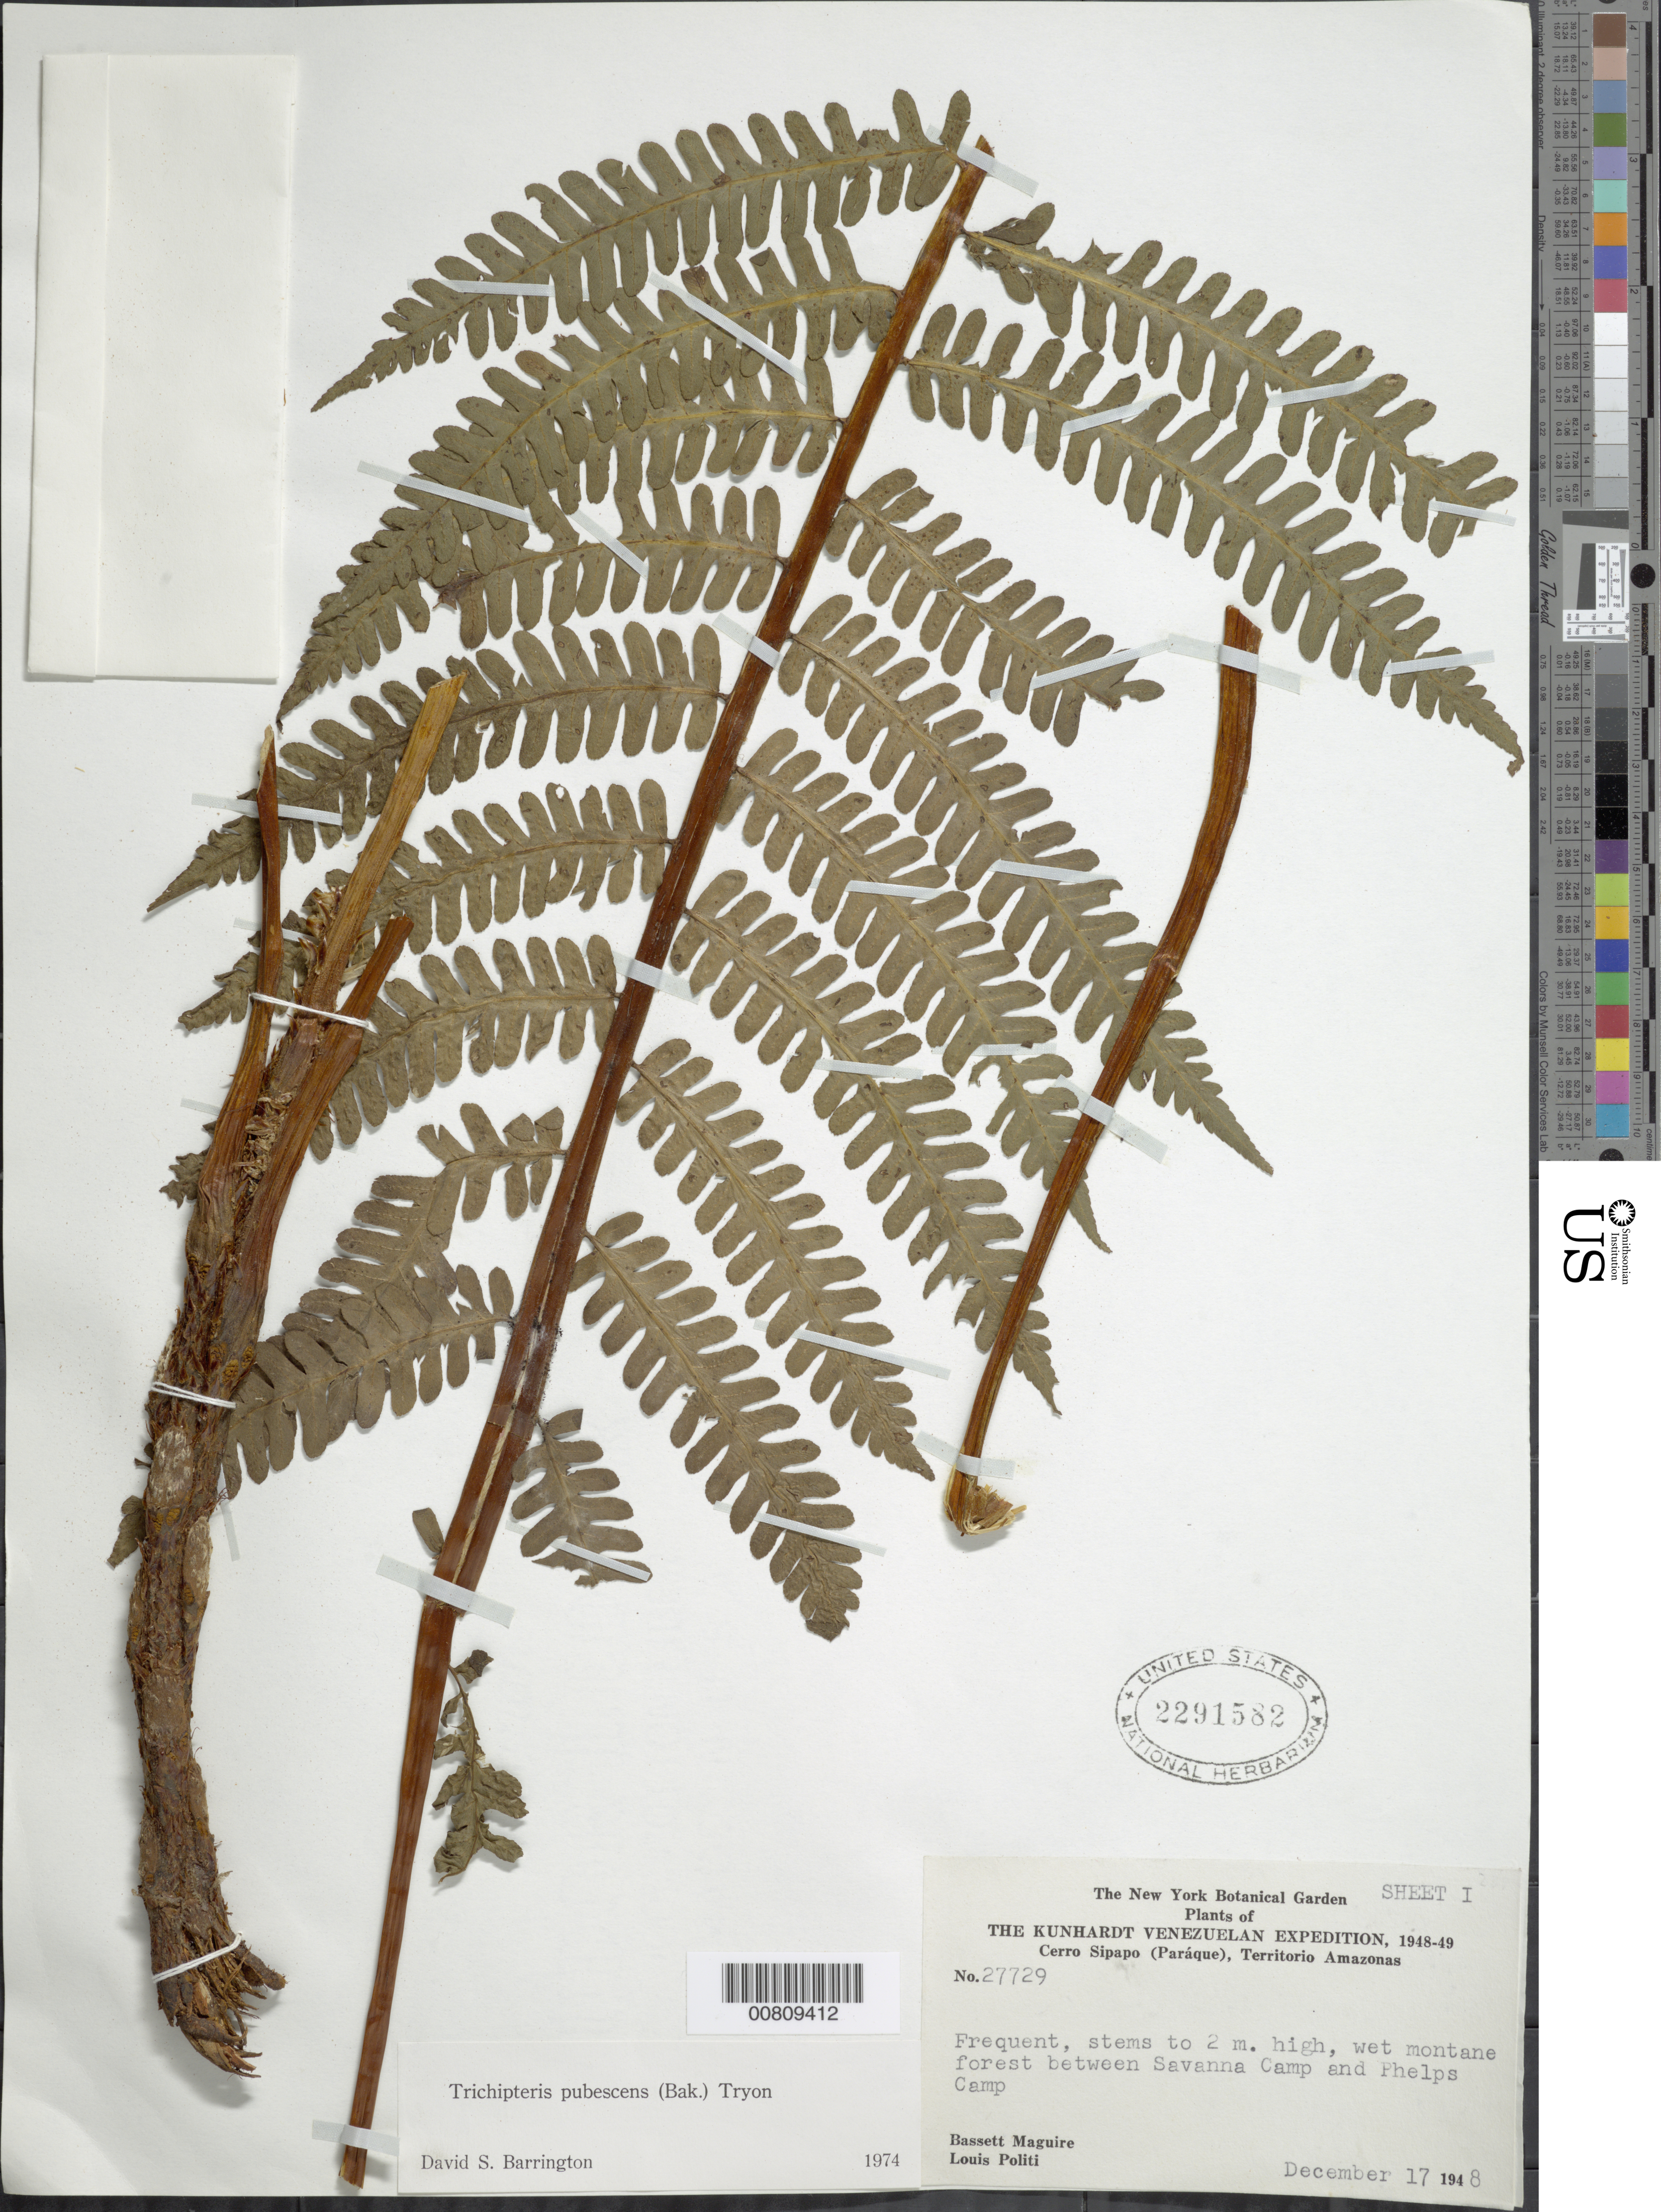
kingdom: Plantae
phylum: Tracheophyta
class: Polypodiopsida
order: Cyatheales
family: Cyatheaceae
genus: Cyathea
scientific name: Cyathea bipinnatifida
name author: (Baker) Domin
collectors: B. Maguire & L. Politi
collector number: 27729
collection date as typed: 17-Dec-48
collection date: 1948-12-17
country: Venezuela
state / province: Amazonas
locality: Cerro Sipapo (Paráque), between Savanna Camp and Phelps Camp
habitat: Wet montane forest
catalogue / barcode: US 2291582